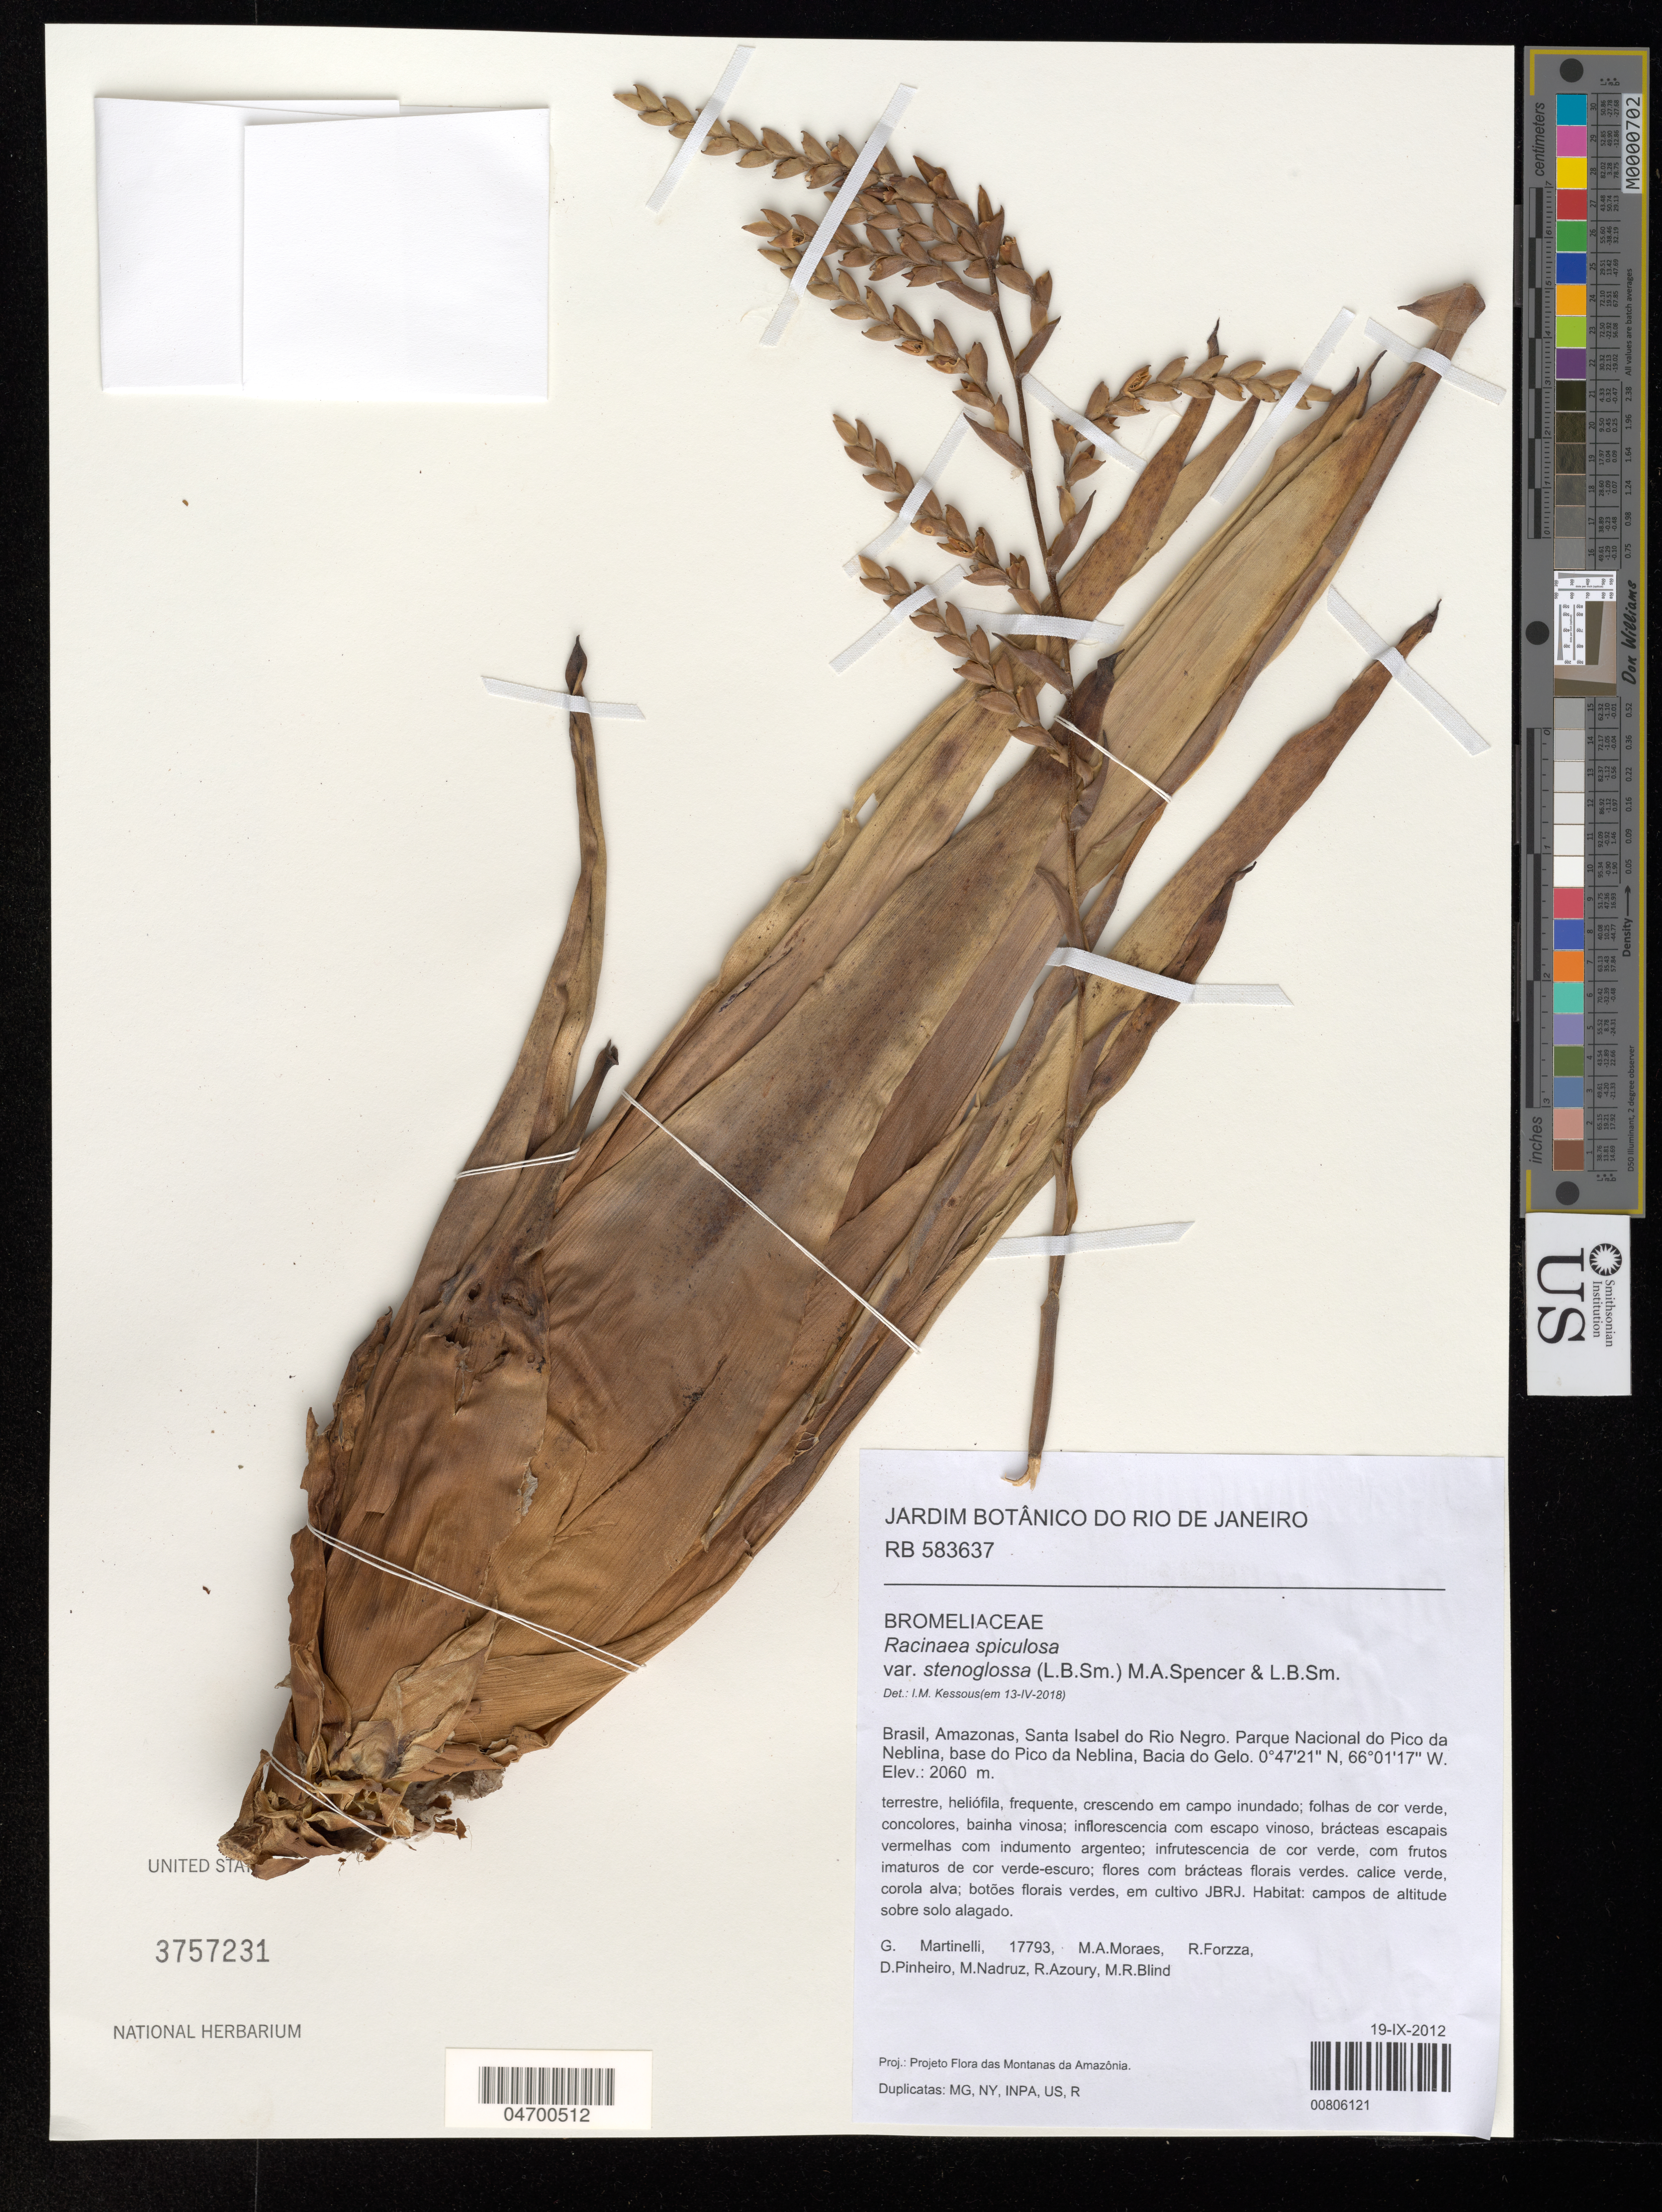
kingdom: Plantae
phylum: Tracheophyta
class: Liliopsida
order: Poales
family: Bromeliaceae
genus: Racinaea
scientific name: Racinaea spiculosa var. ustulata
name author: (Reitz) M.A. Spencer & L.B. Sm.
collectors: G. Martinelli, M. Moraes, R. C. Forzza & D. Pinheiro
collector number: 17793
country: Brazil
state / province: Amazonas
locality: Brasil, Santa Isabel do Rio Negro. Parque Nacional do Pico da Neblina, base do Pico da Neblina, Bacia do Gelo.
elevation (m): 2060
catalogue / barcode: US 3757231